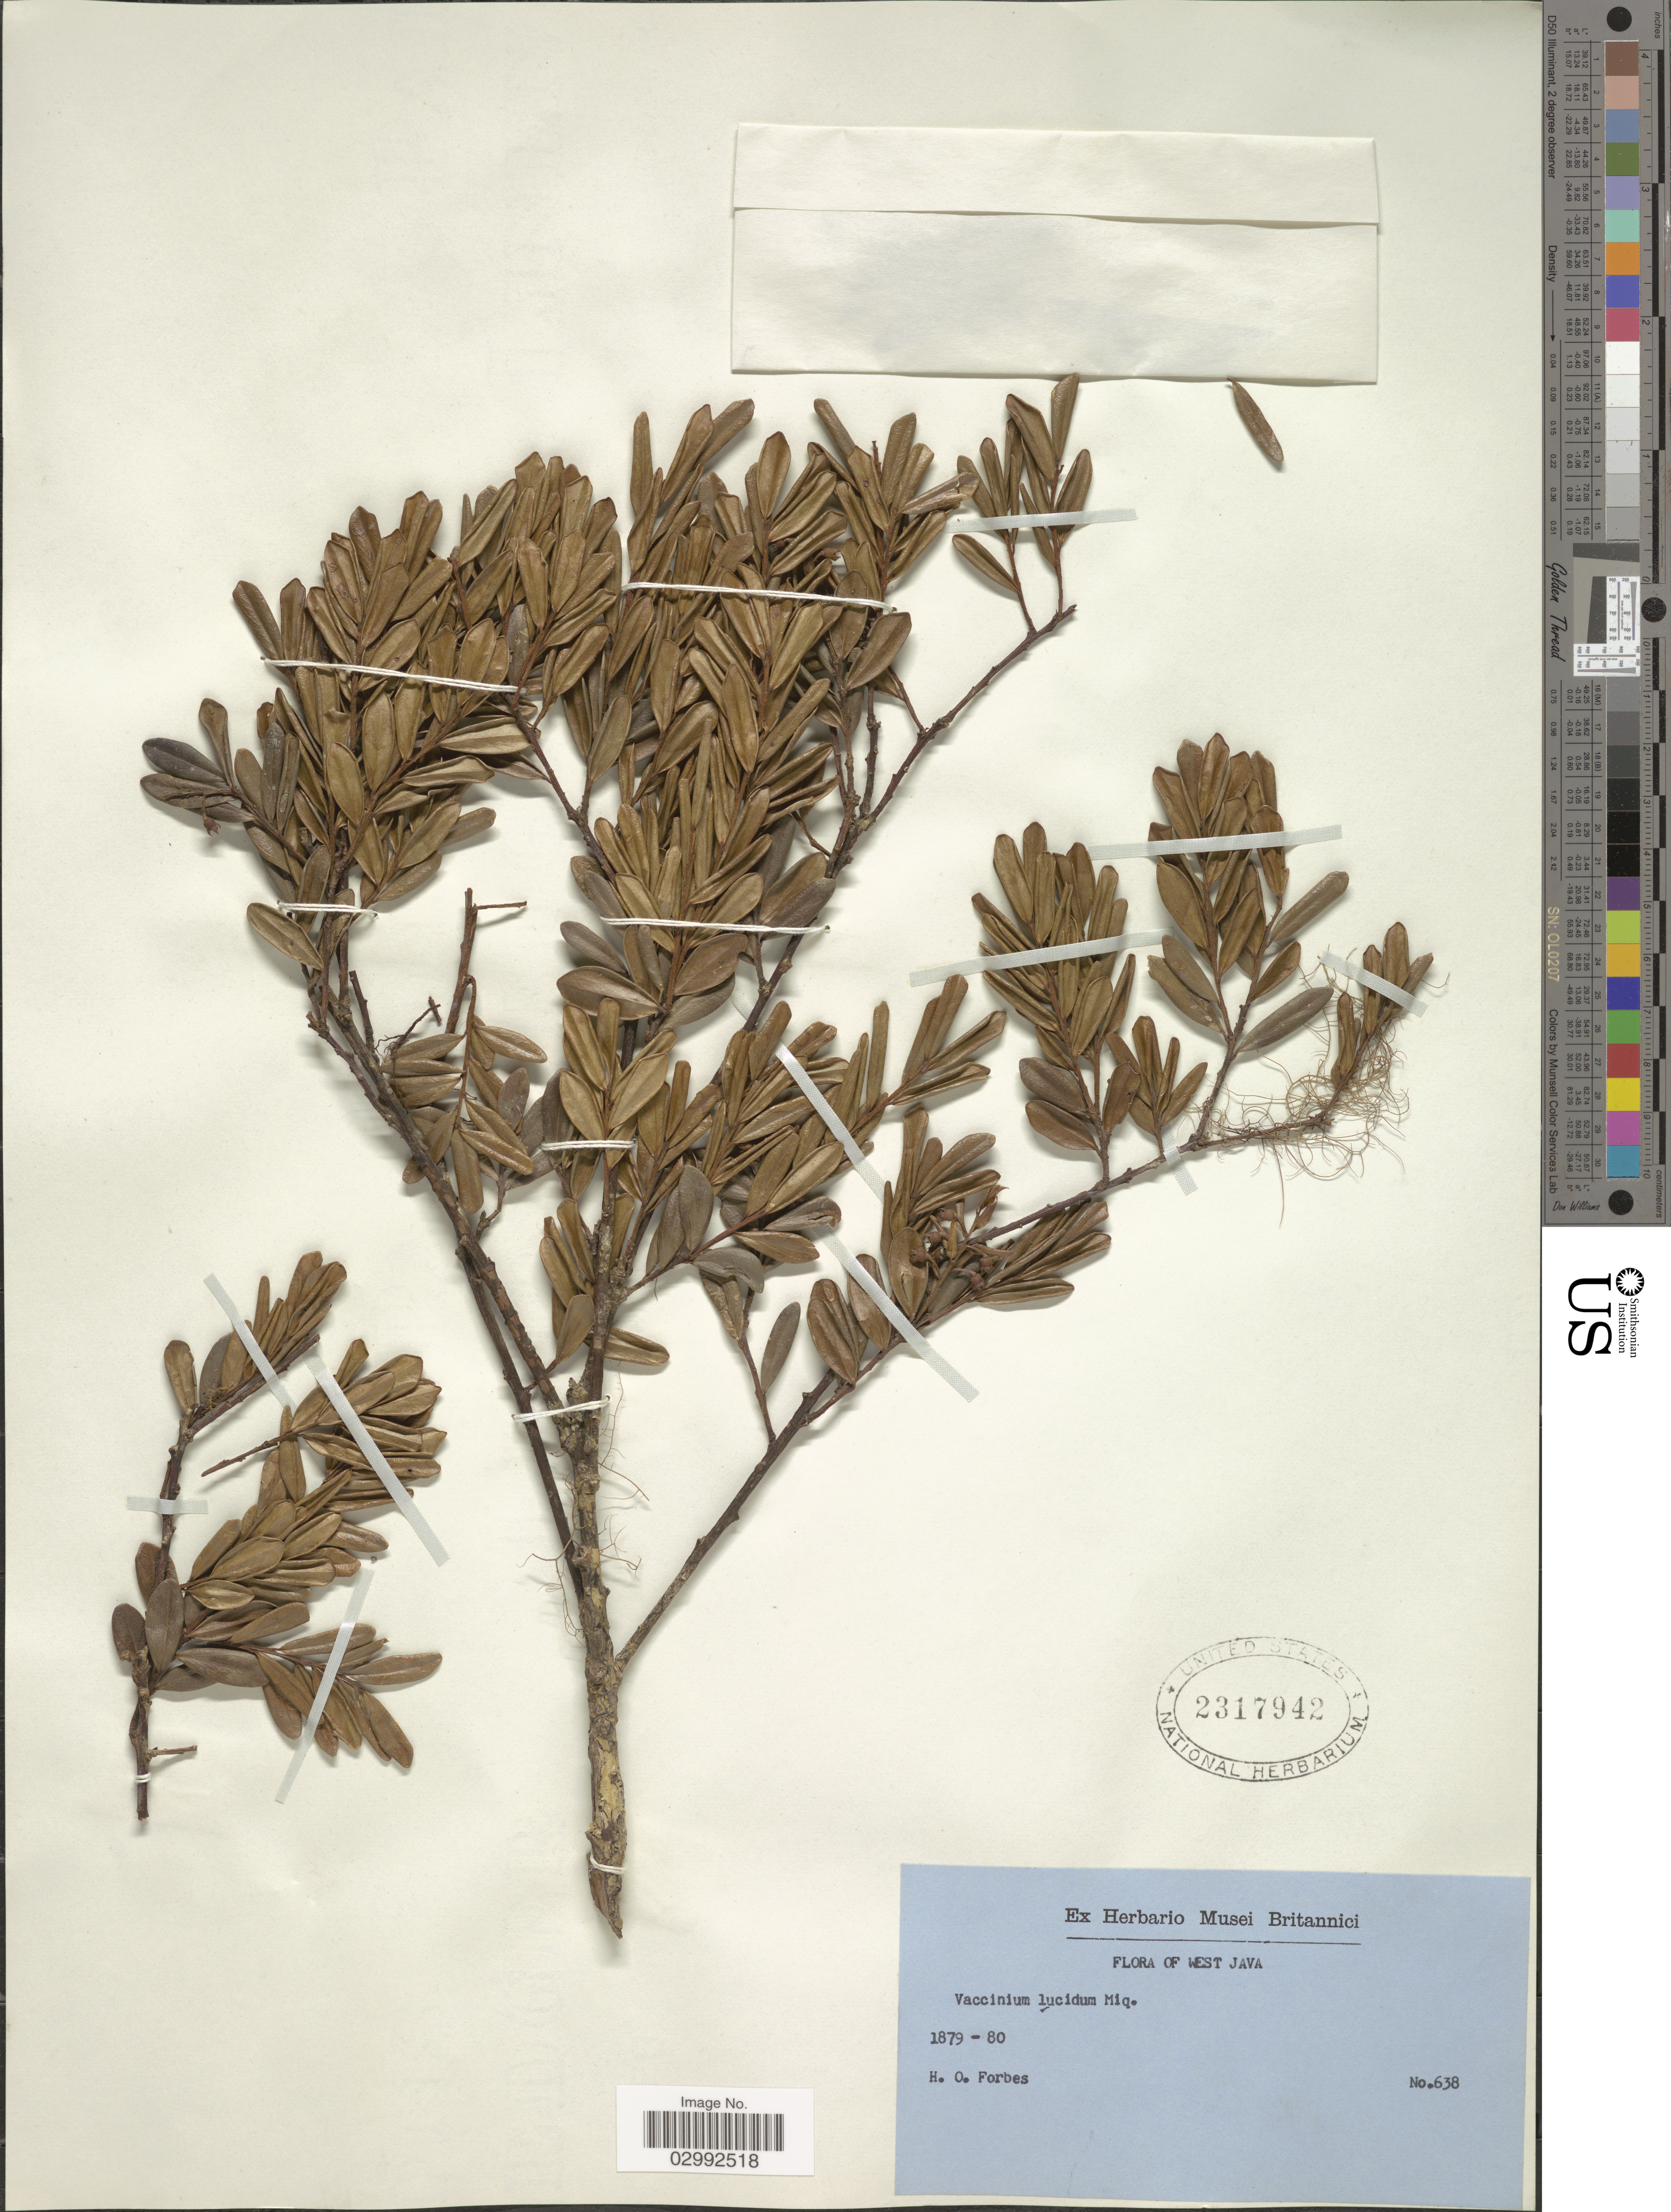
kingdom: Plantae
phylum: Tracheophyta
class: Magnoliopsida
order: Ericales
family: Ericaceae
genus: Vaccinium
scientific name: Vaccinium lucidum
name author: Miq.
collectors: H. O. Forbes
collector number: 638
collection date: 1879/1880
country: Indonesia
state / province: Java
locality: West Java.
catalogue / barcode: US 2317942